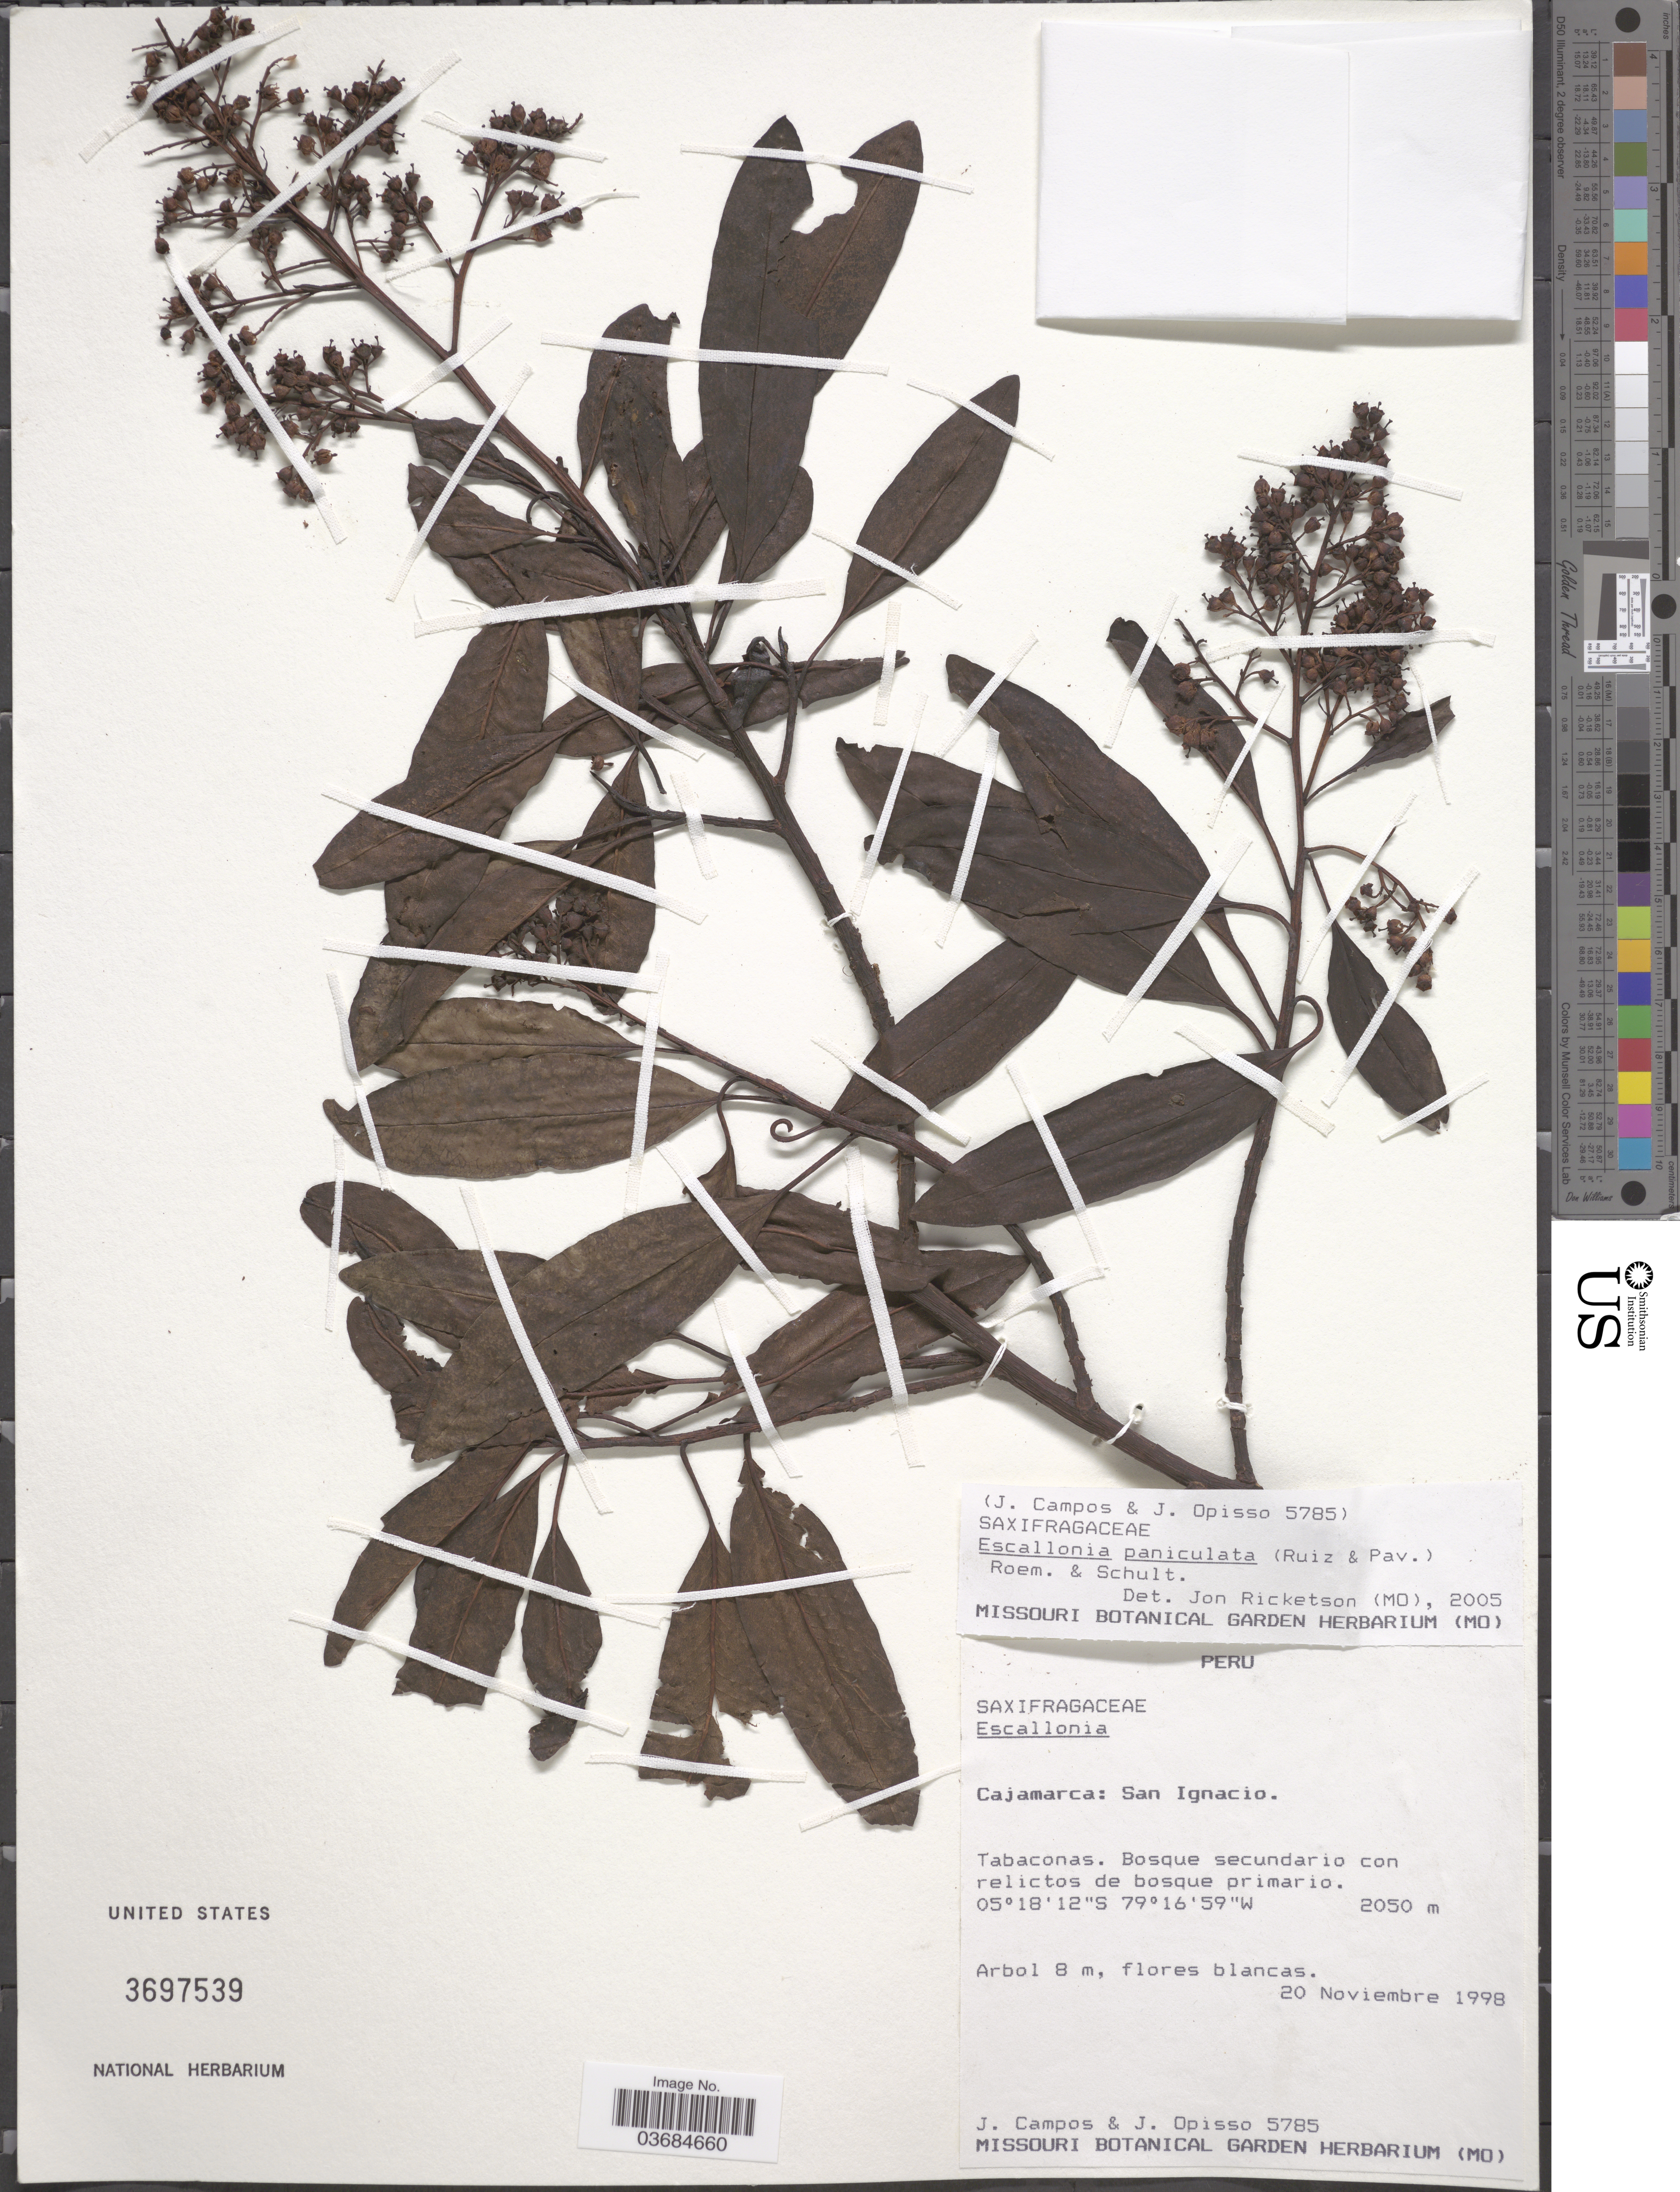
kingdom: Plantae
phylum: Tracheophyta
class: Magnoliopsida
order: Escalloniales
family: Escalloniaceae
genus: Escallonia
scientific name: Escallonia paniculata var. paniculata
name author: (Ruiz & Pav.) Roem. & Schult.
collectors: J. Campos & J. Opisso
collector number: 5785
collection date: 1998-11-20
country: Peru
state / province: Cajamarca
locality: San Ignacio. Tabaconas. Bosque secundario con relictos de bosque primario.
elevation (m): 2050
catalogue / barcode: US 3697539